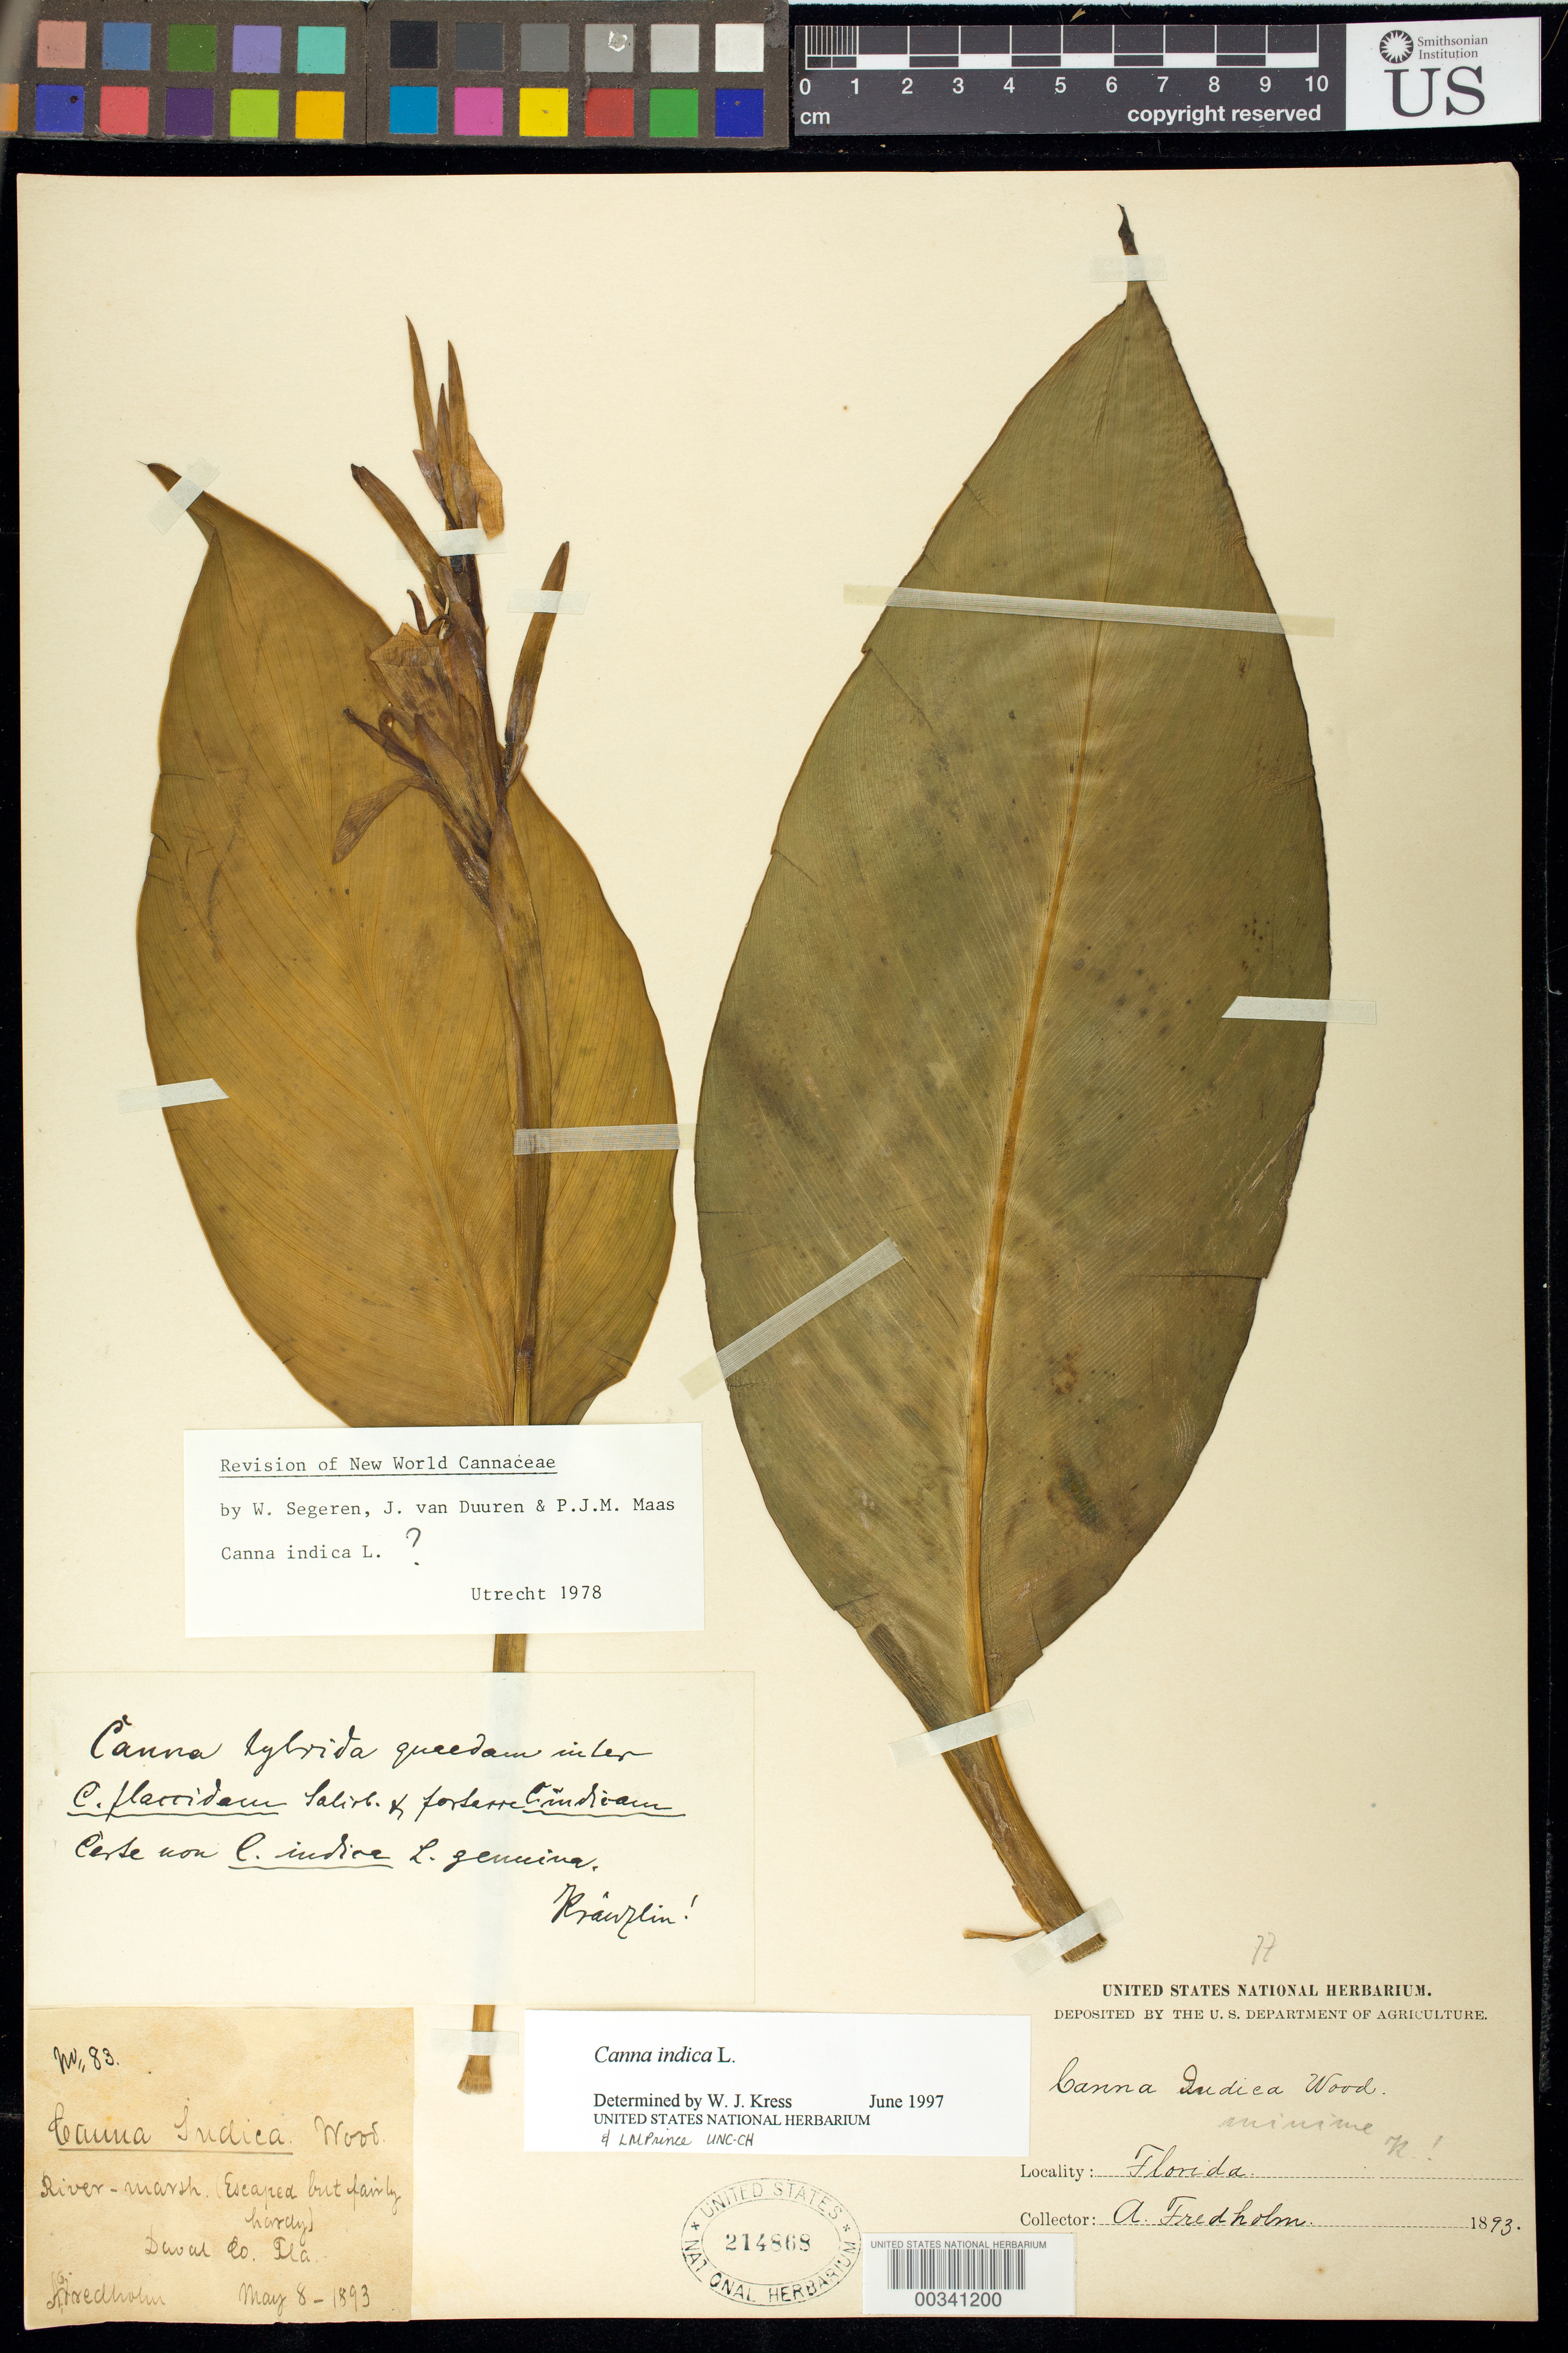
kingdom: Plantae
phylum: Tracheophyta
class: Liliopsida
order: Zingiberales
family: Cannaceae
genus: Canna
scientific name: Canna indica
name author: L.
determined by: Smith, Stephen F., (US), NMNH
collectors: A. J. Fredholm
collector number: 83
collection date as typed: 08 May 1893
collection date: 1893-05-08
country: United States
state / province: Florida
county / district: Duval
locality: River-marsh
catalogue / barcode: US 214868